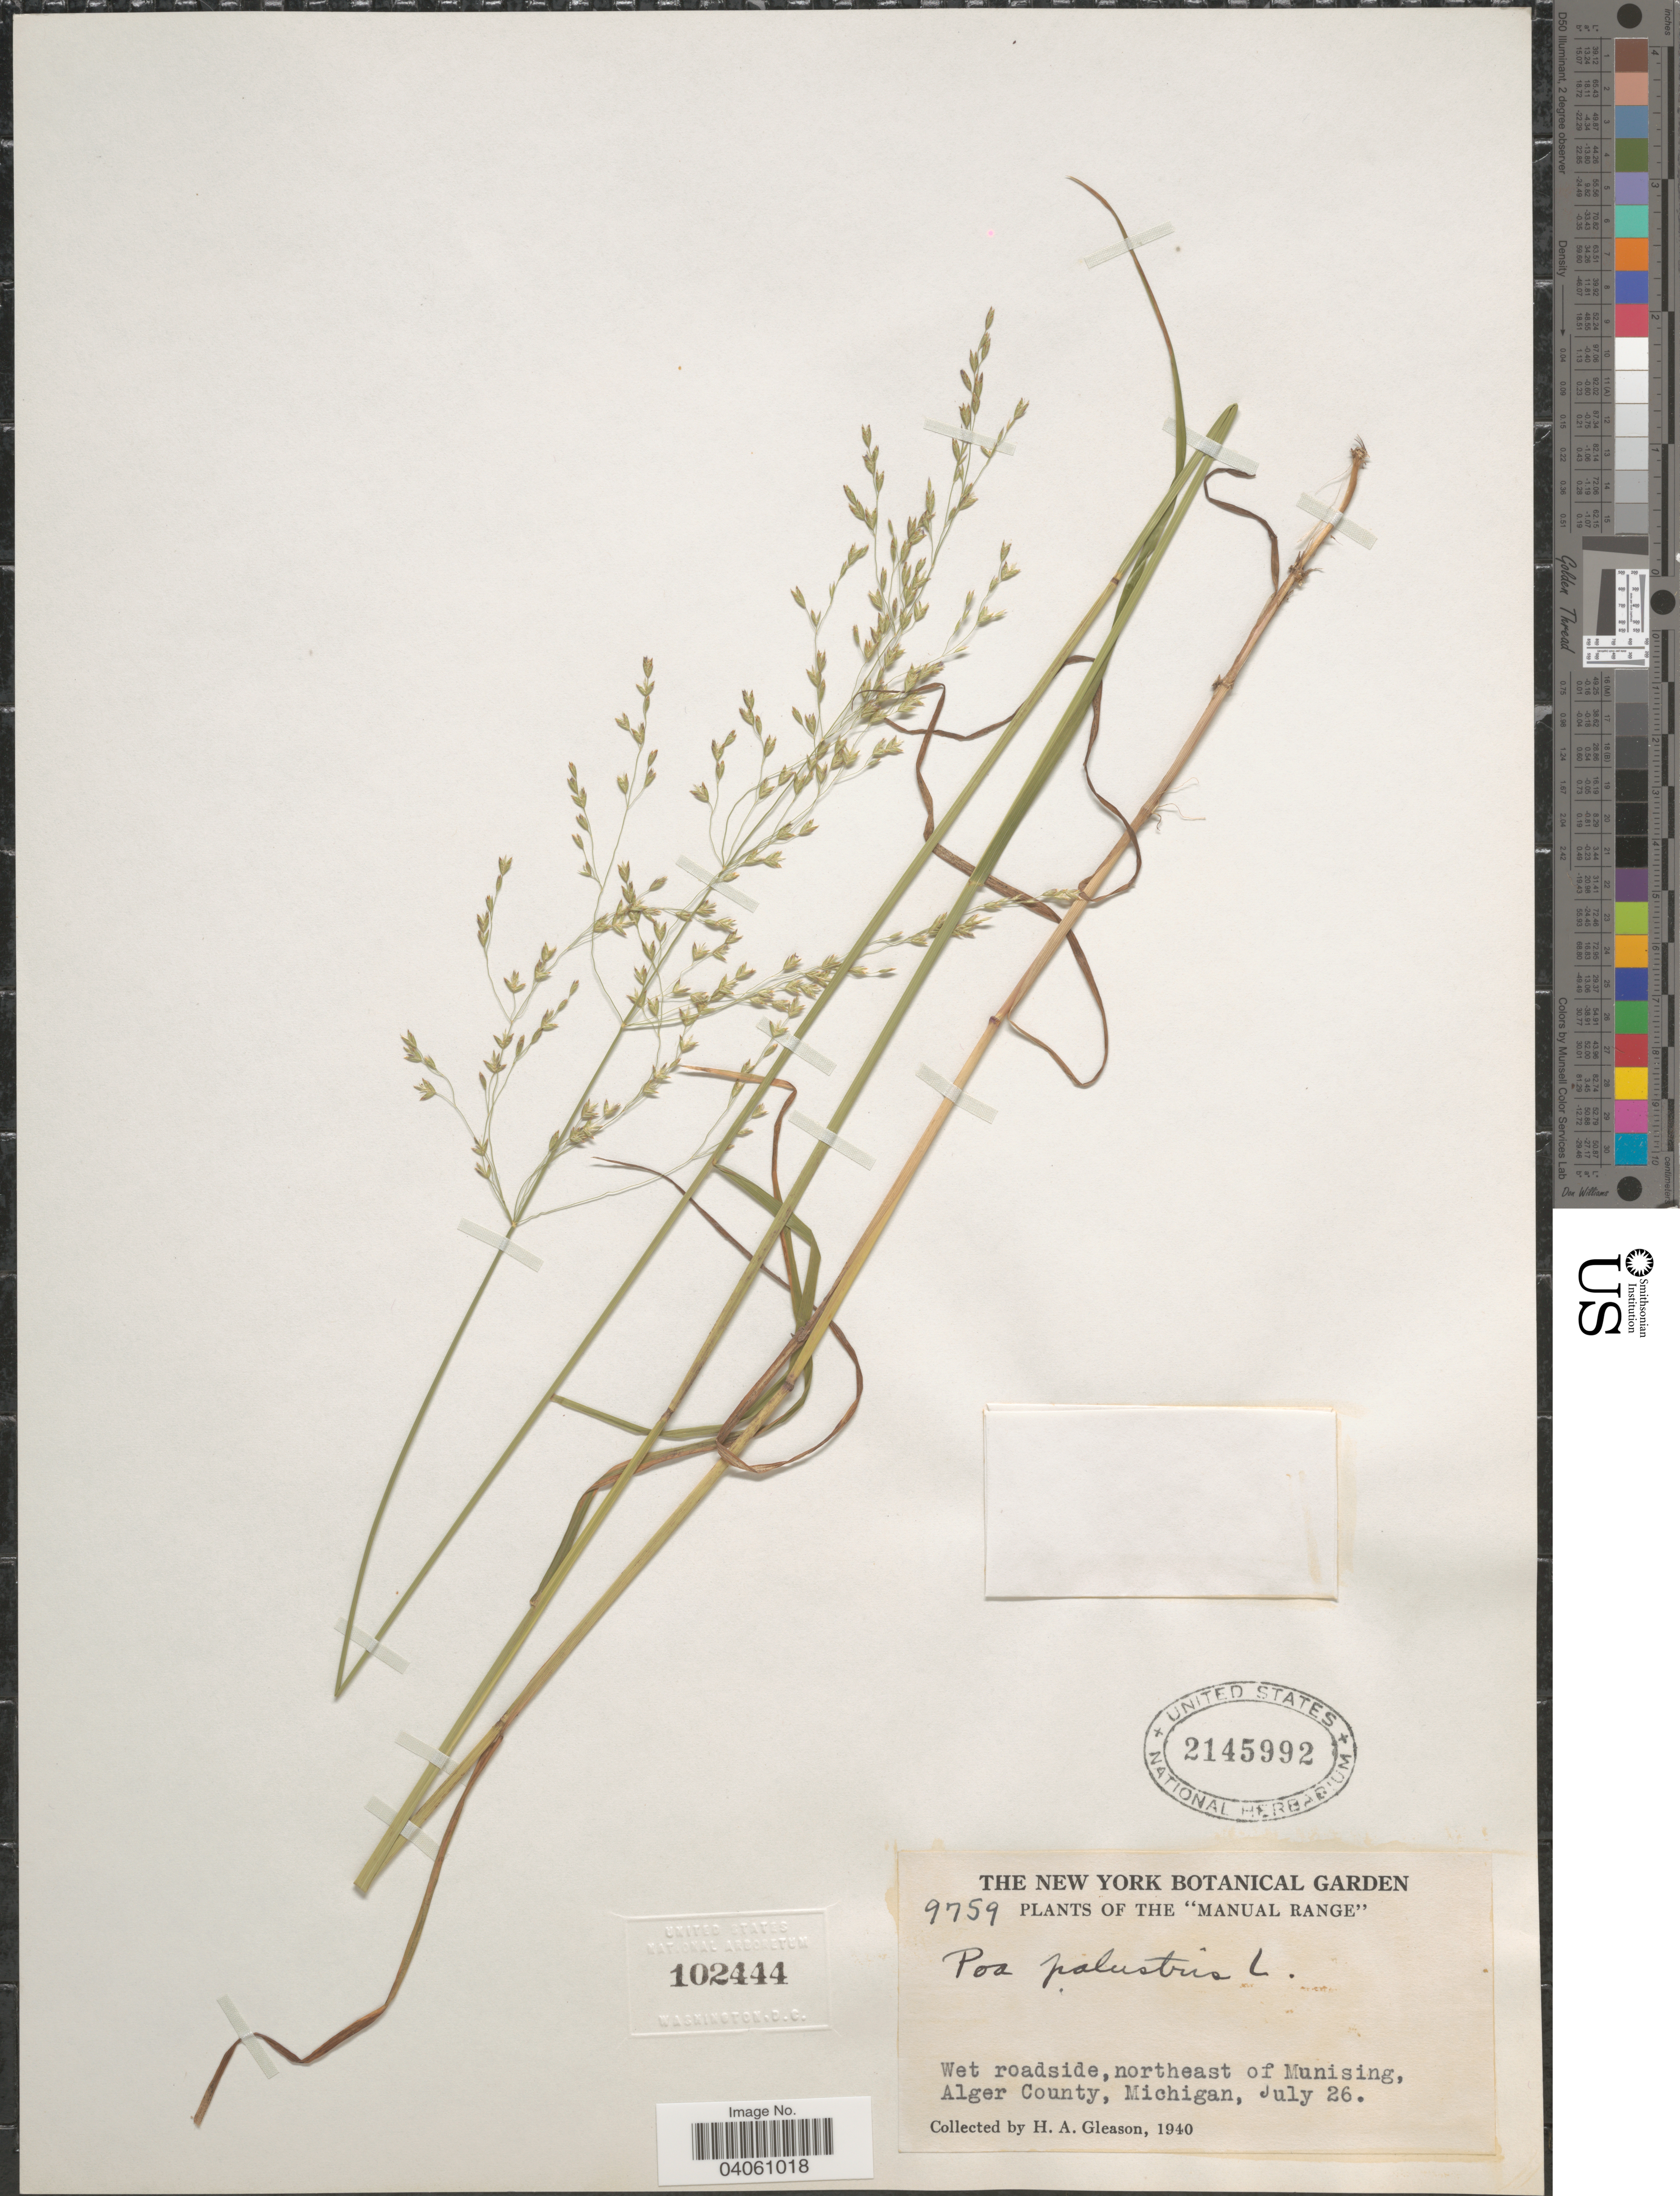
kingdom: Plantae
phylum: Tracheophyta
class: Liliopsida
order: Poales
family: Poaceae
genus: Poa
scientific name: Poa palustris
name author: L.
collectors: H. A. Gleason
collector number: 9759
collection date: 1940-07-26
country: United States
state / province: Michigan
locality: Manual Range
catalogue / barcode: US 2145992